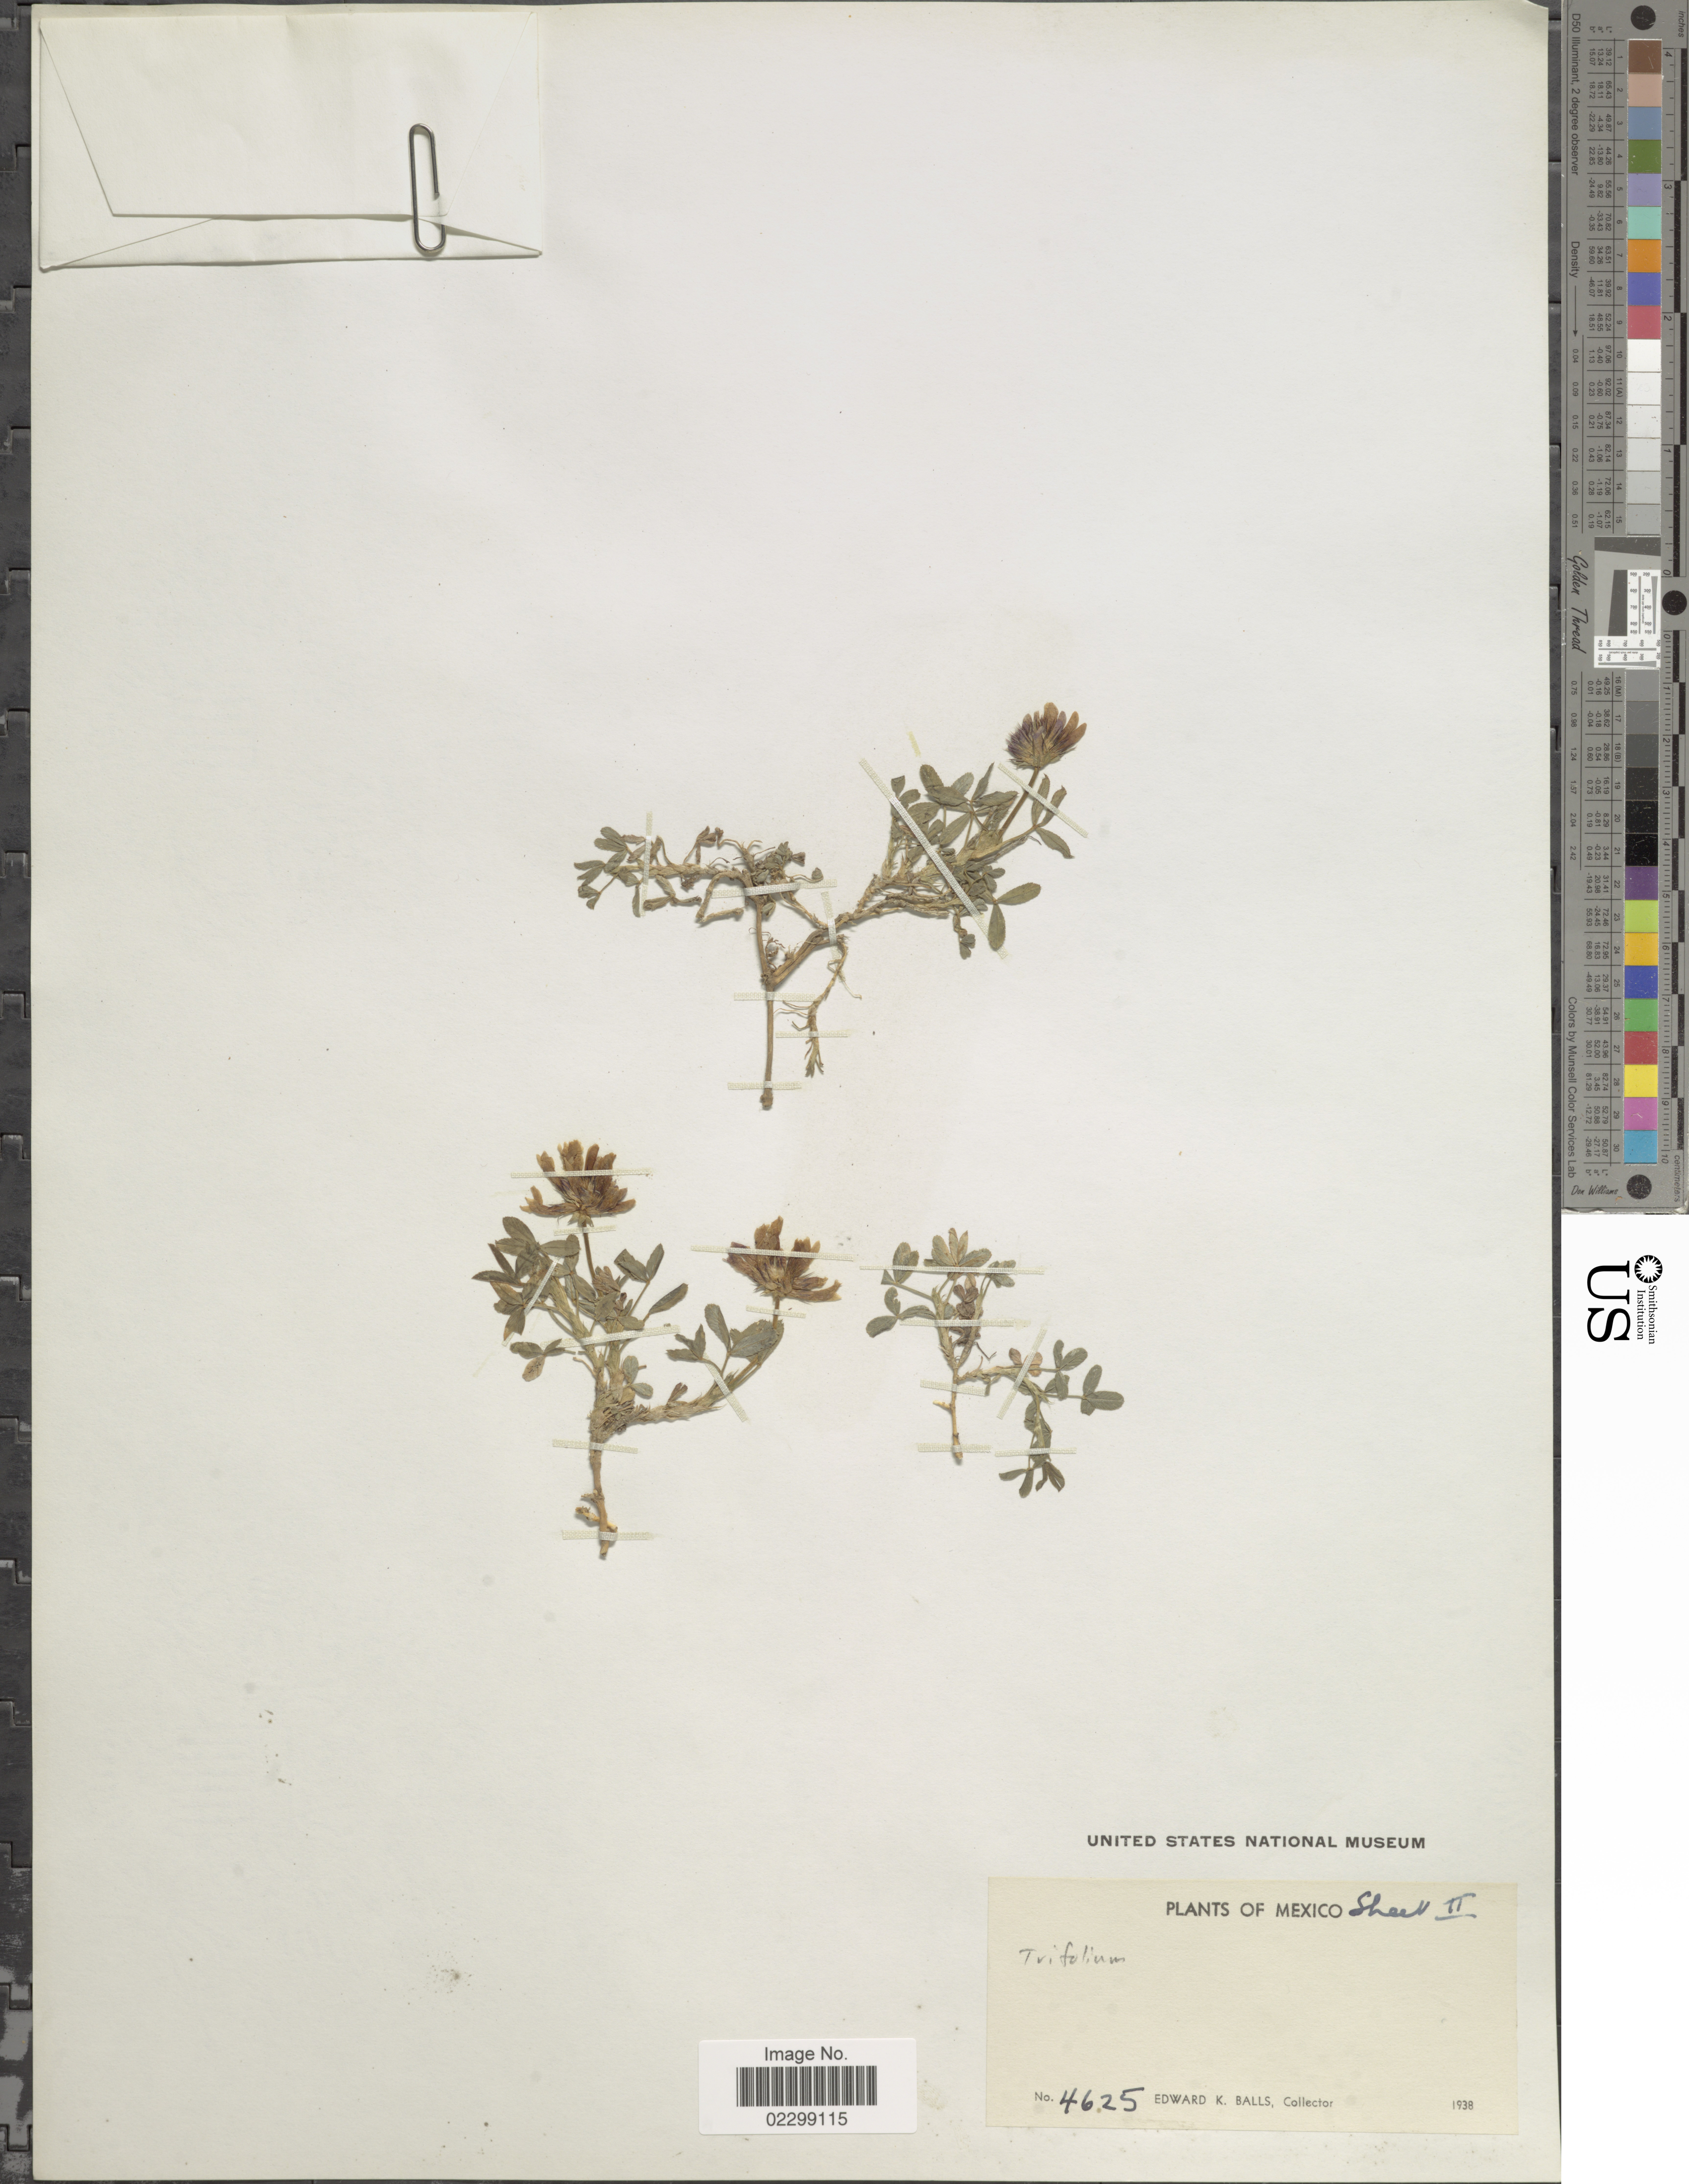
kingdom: Plantae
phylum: Tracheophyta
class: Magnoliopsida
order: Fabales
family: Fabaceae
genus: Trifolium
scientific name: Trifolium sp.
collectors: E. K. Balls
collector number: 4625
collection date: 1938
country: Mexico